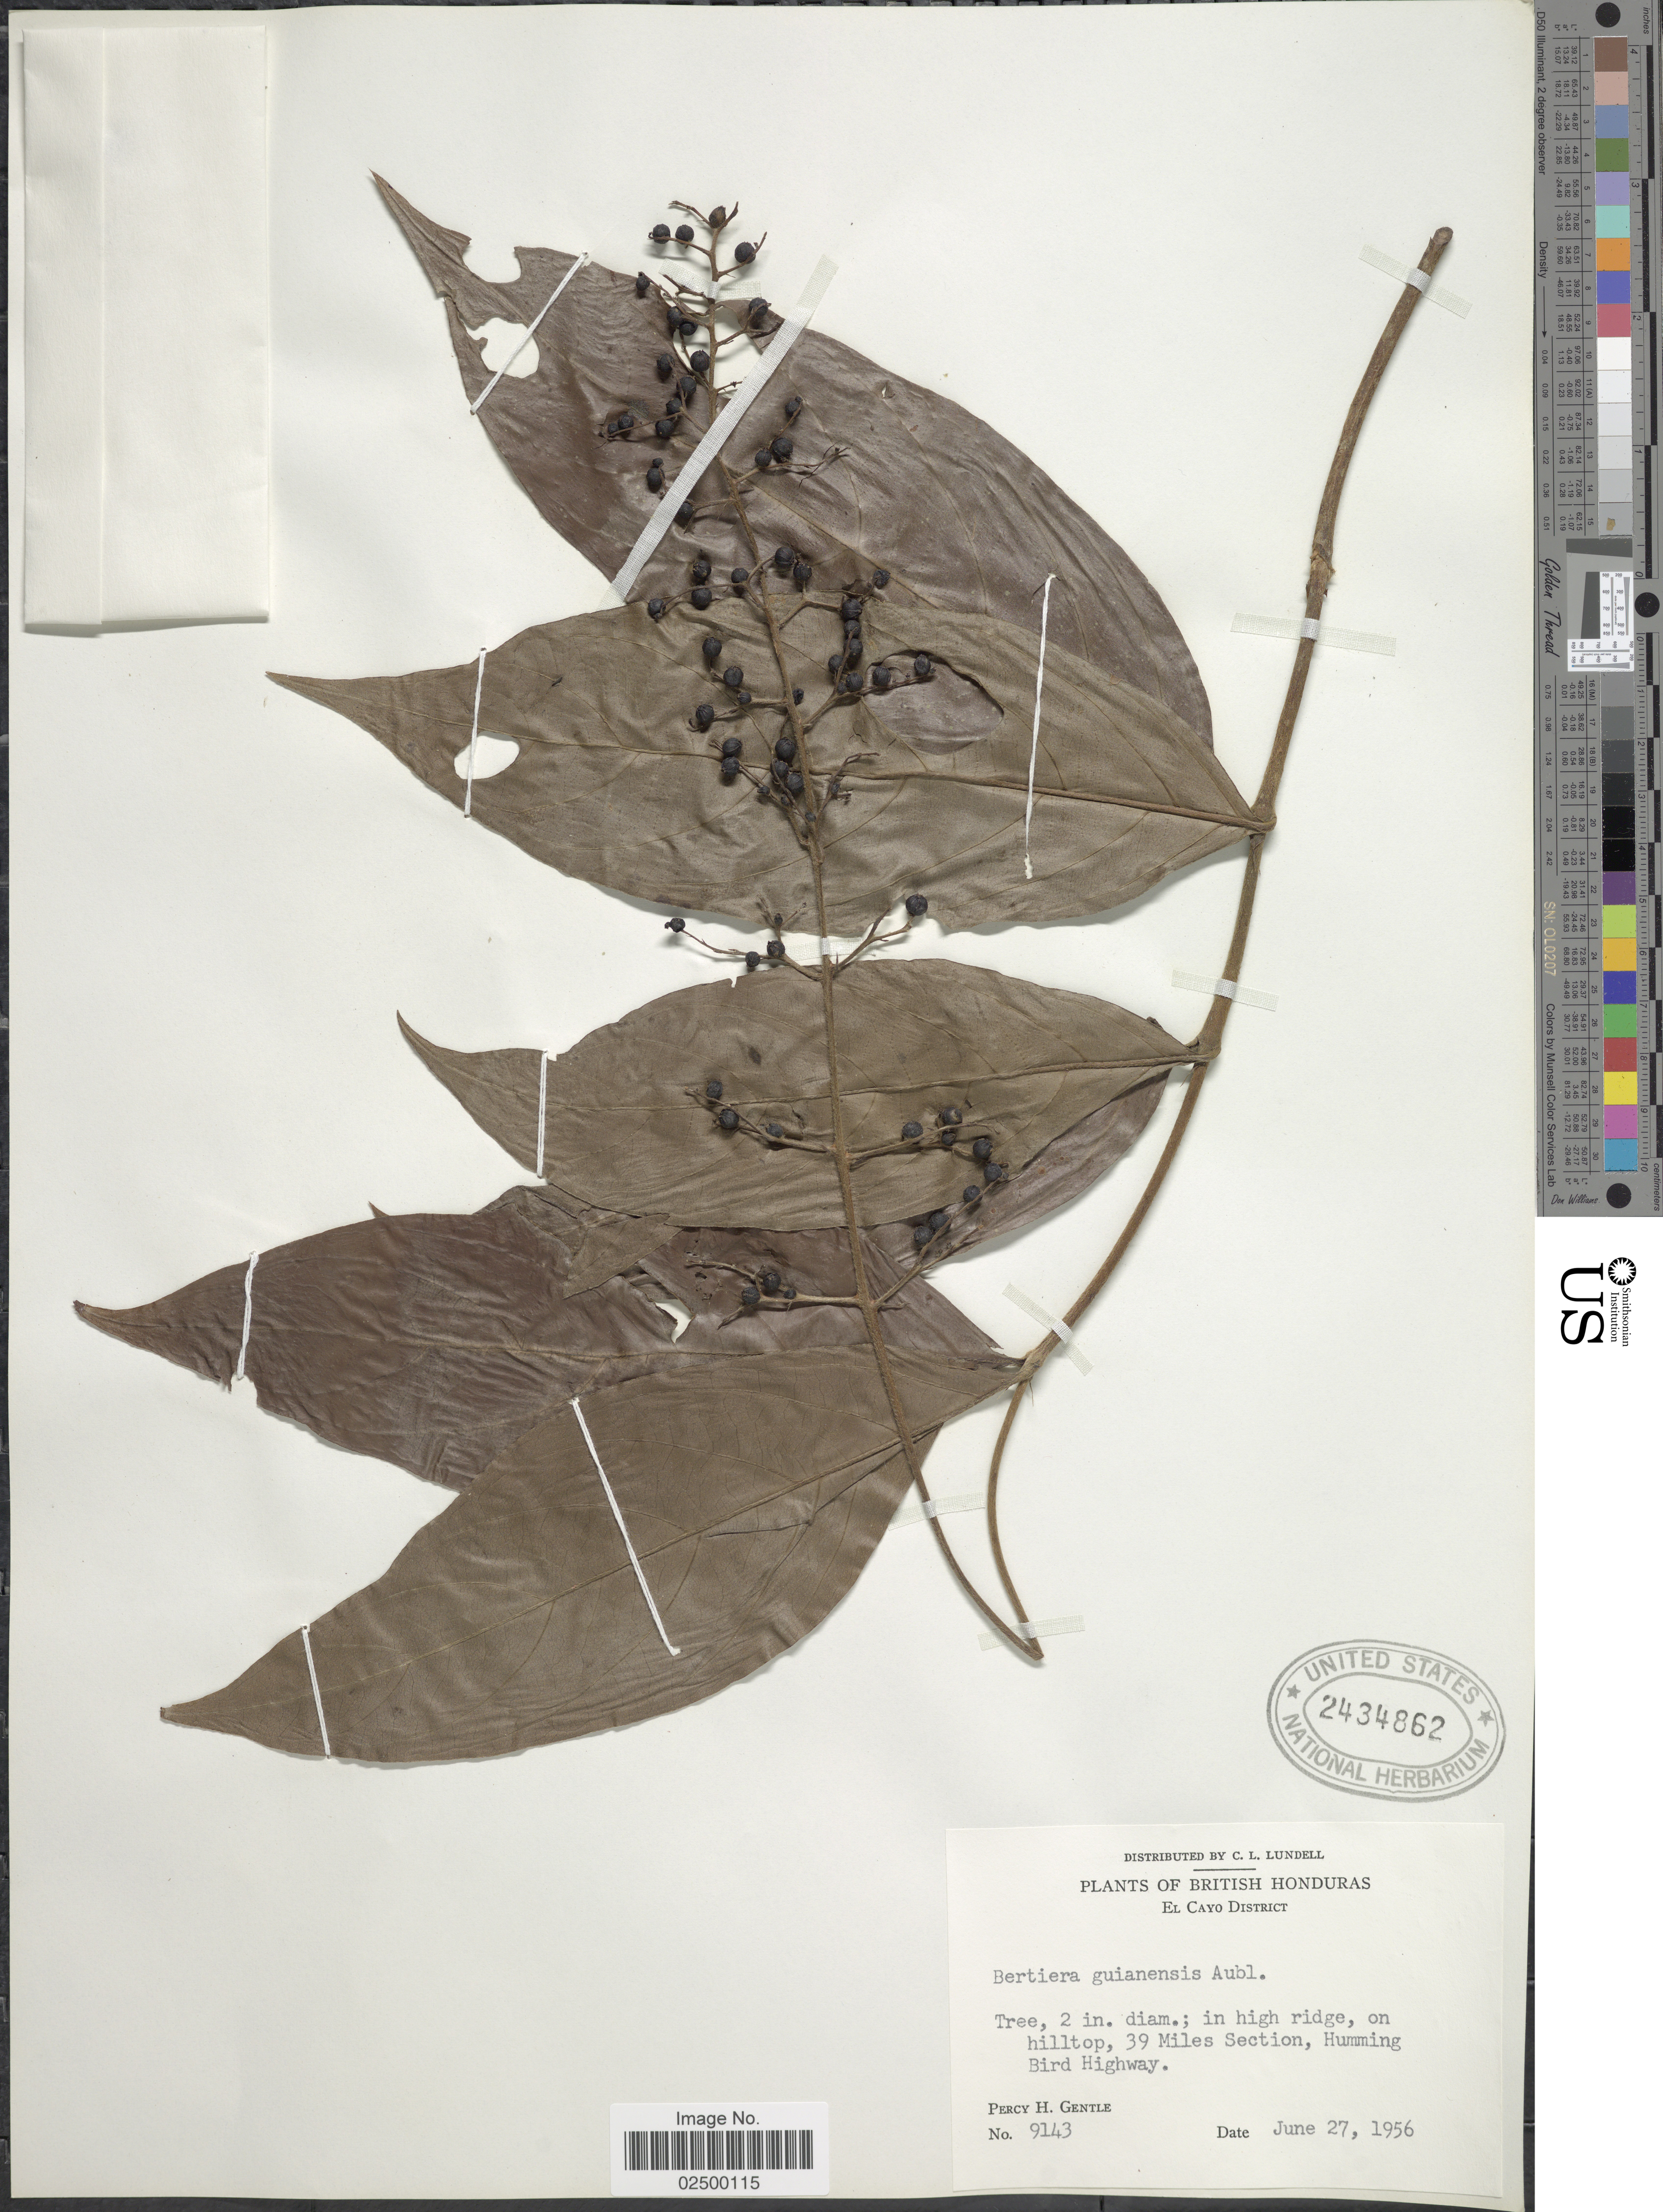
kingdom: Plantae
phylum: Tracheophyta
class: Magnoliopsida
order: Gentianales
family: Rubiaceae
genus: Bertiera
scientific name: Bertiera guianensis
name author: Aubl.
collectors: P. H. Gentle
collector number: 9143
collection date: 1956-06-27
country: Belize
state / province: Cayo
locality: British Honduras, El Cayo District, in high ridge, on hilltop, 39 Miles Section, Humming Birdg Highway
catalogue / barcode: US 2434862